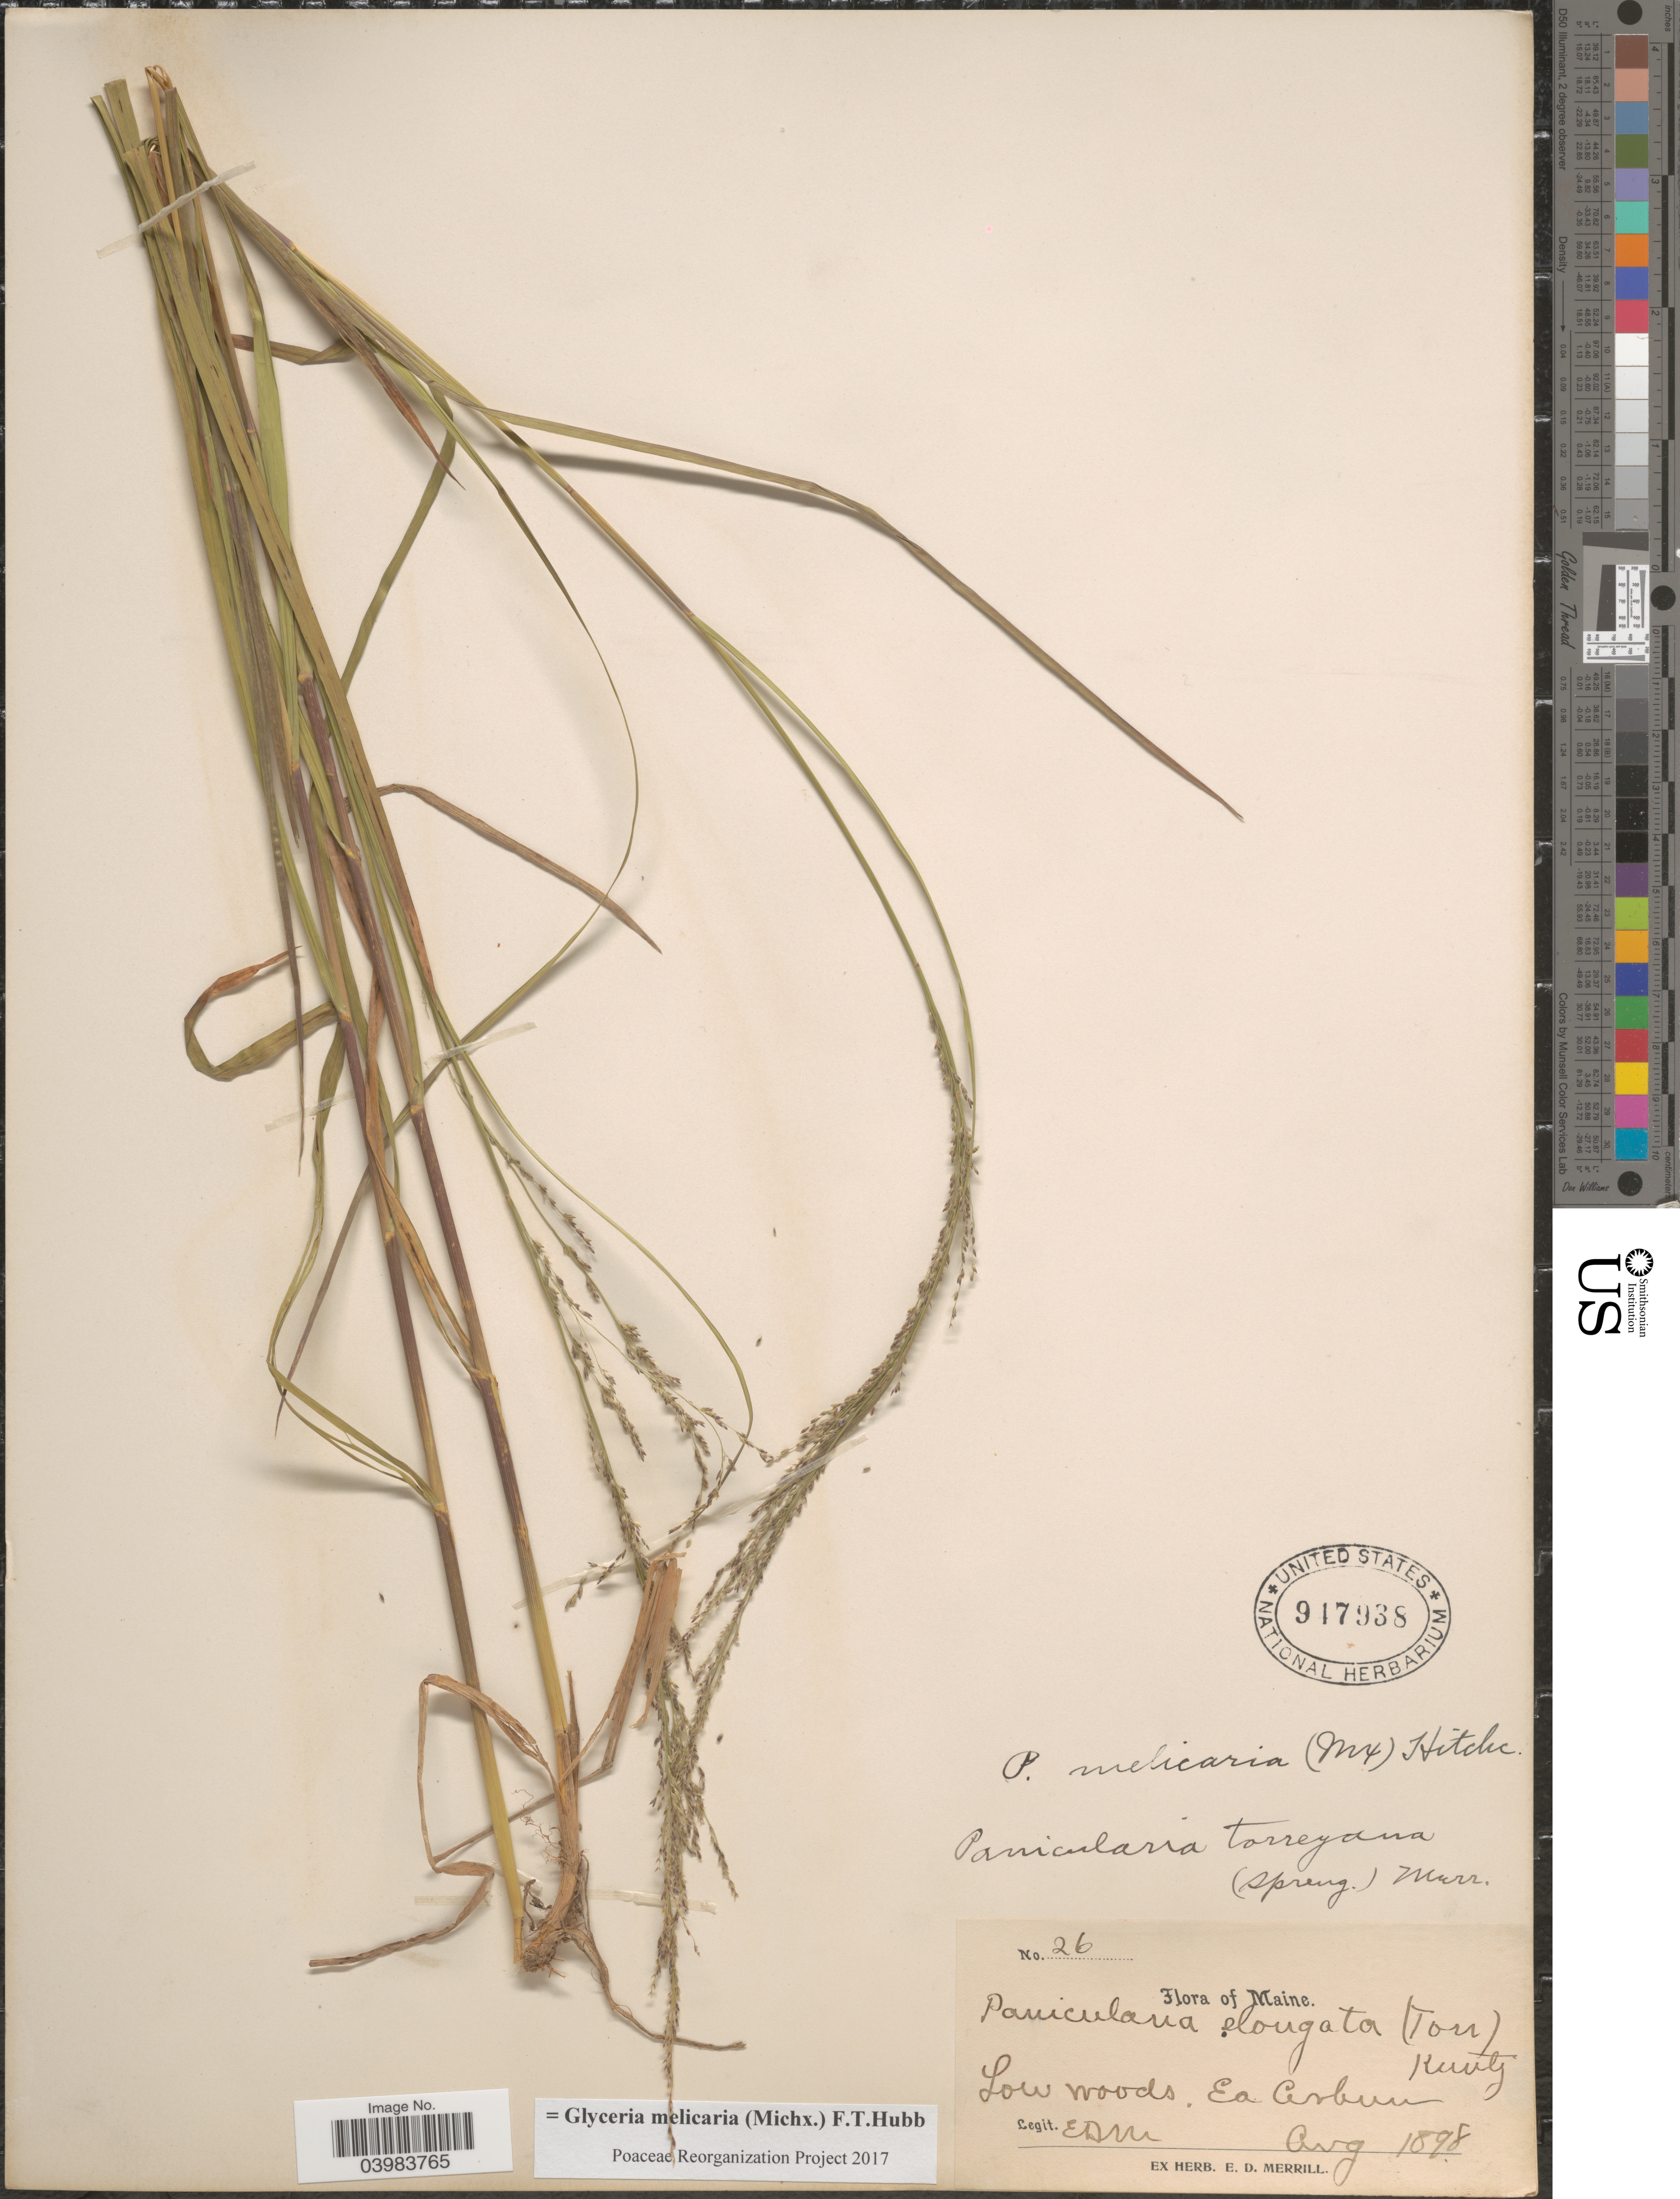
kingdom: Plantae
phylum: Tracheophyta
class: Liliopsida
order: Poales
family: Poaceae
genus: Glyceria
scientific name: Glyceria melicaria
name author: (Michx.) F.T. Hubb.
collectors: E. D. Merrill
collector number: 26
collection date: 1898-08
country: United States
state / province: Maine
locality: Ea Auburn.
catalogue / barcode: US 947938